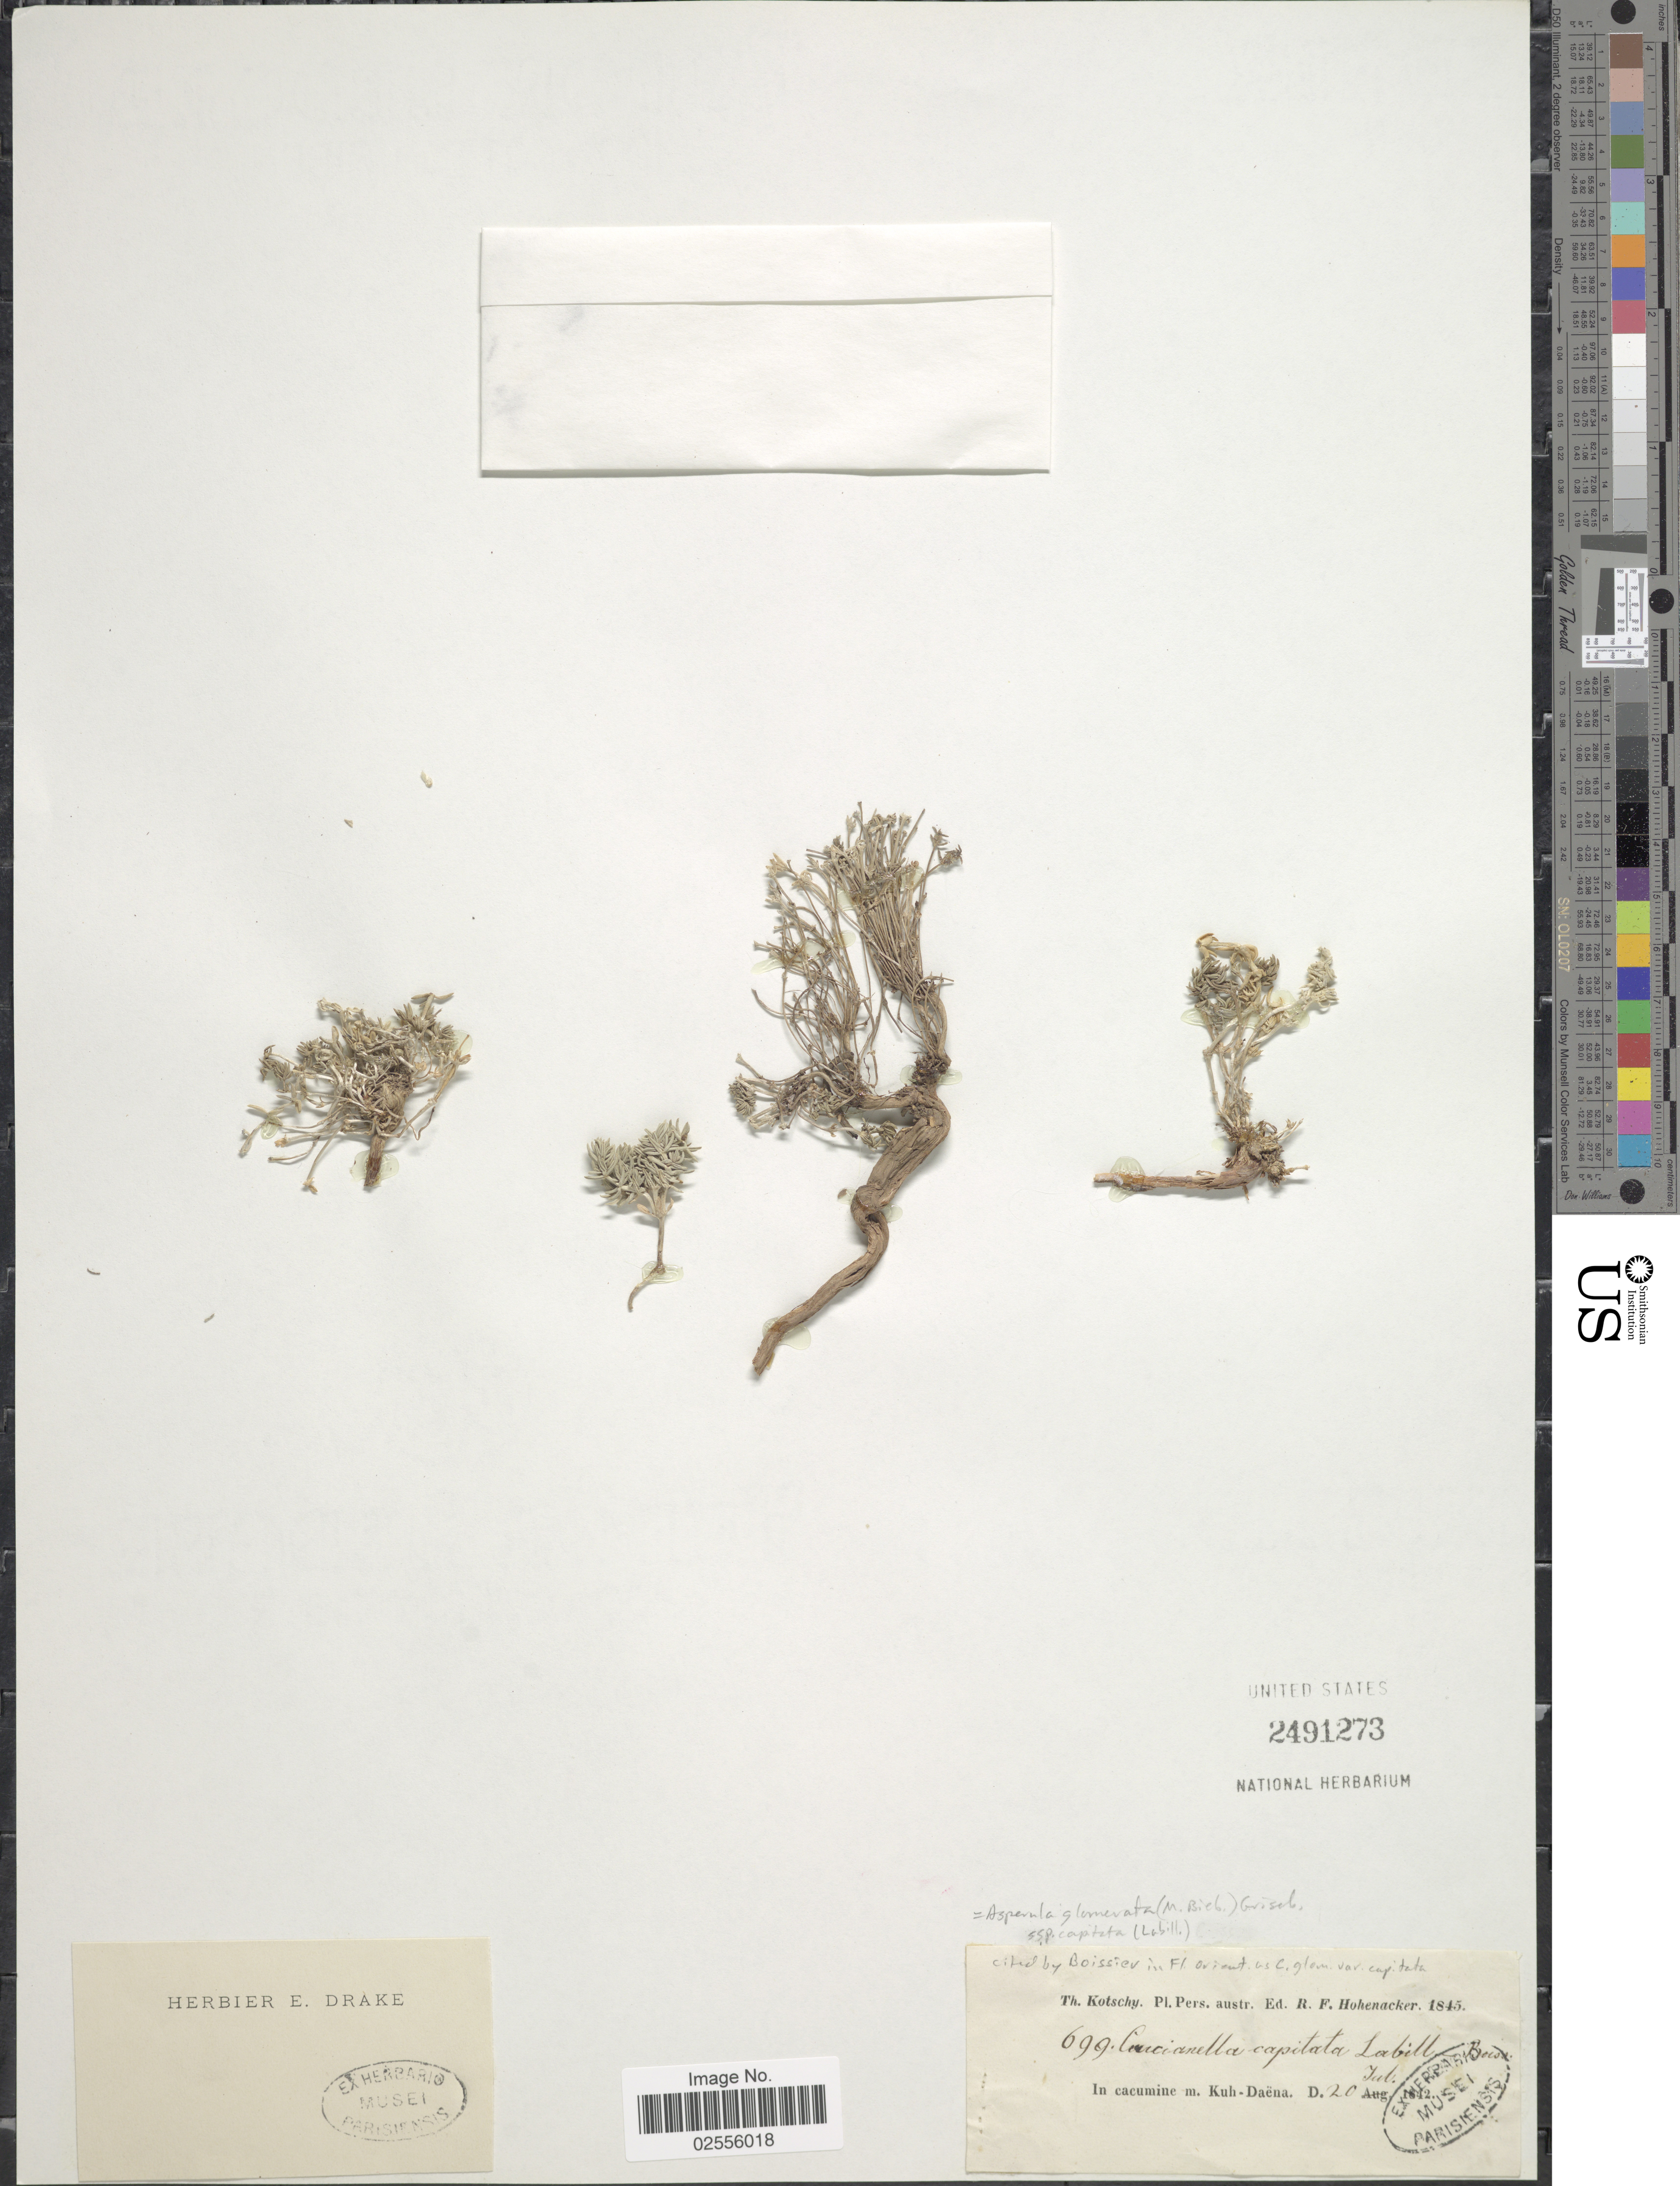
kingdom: Plantae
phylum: Tracheophyta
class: Magnoliopsida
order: Gentianales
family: Rubiaceae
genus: Asperula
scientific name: Asperula glomerata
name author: (M. Bieb.) Griseb.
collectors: K. G. Kotschy & R. F. Hohenacker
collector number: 699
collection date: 1842-07-20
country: Iran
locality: Pers. austr., In cacumine m. Kuh-Daena.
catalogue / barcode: US 2491273